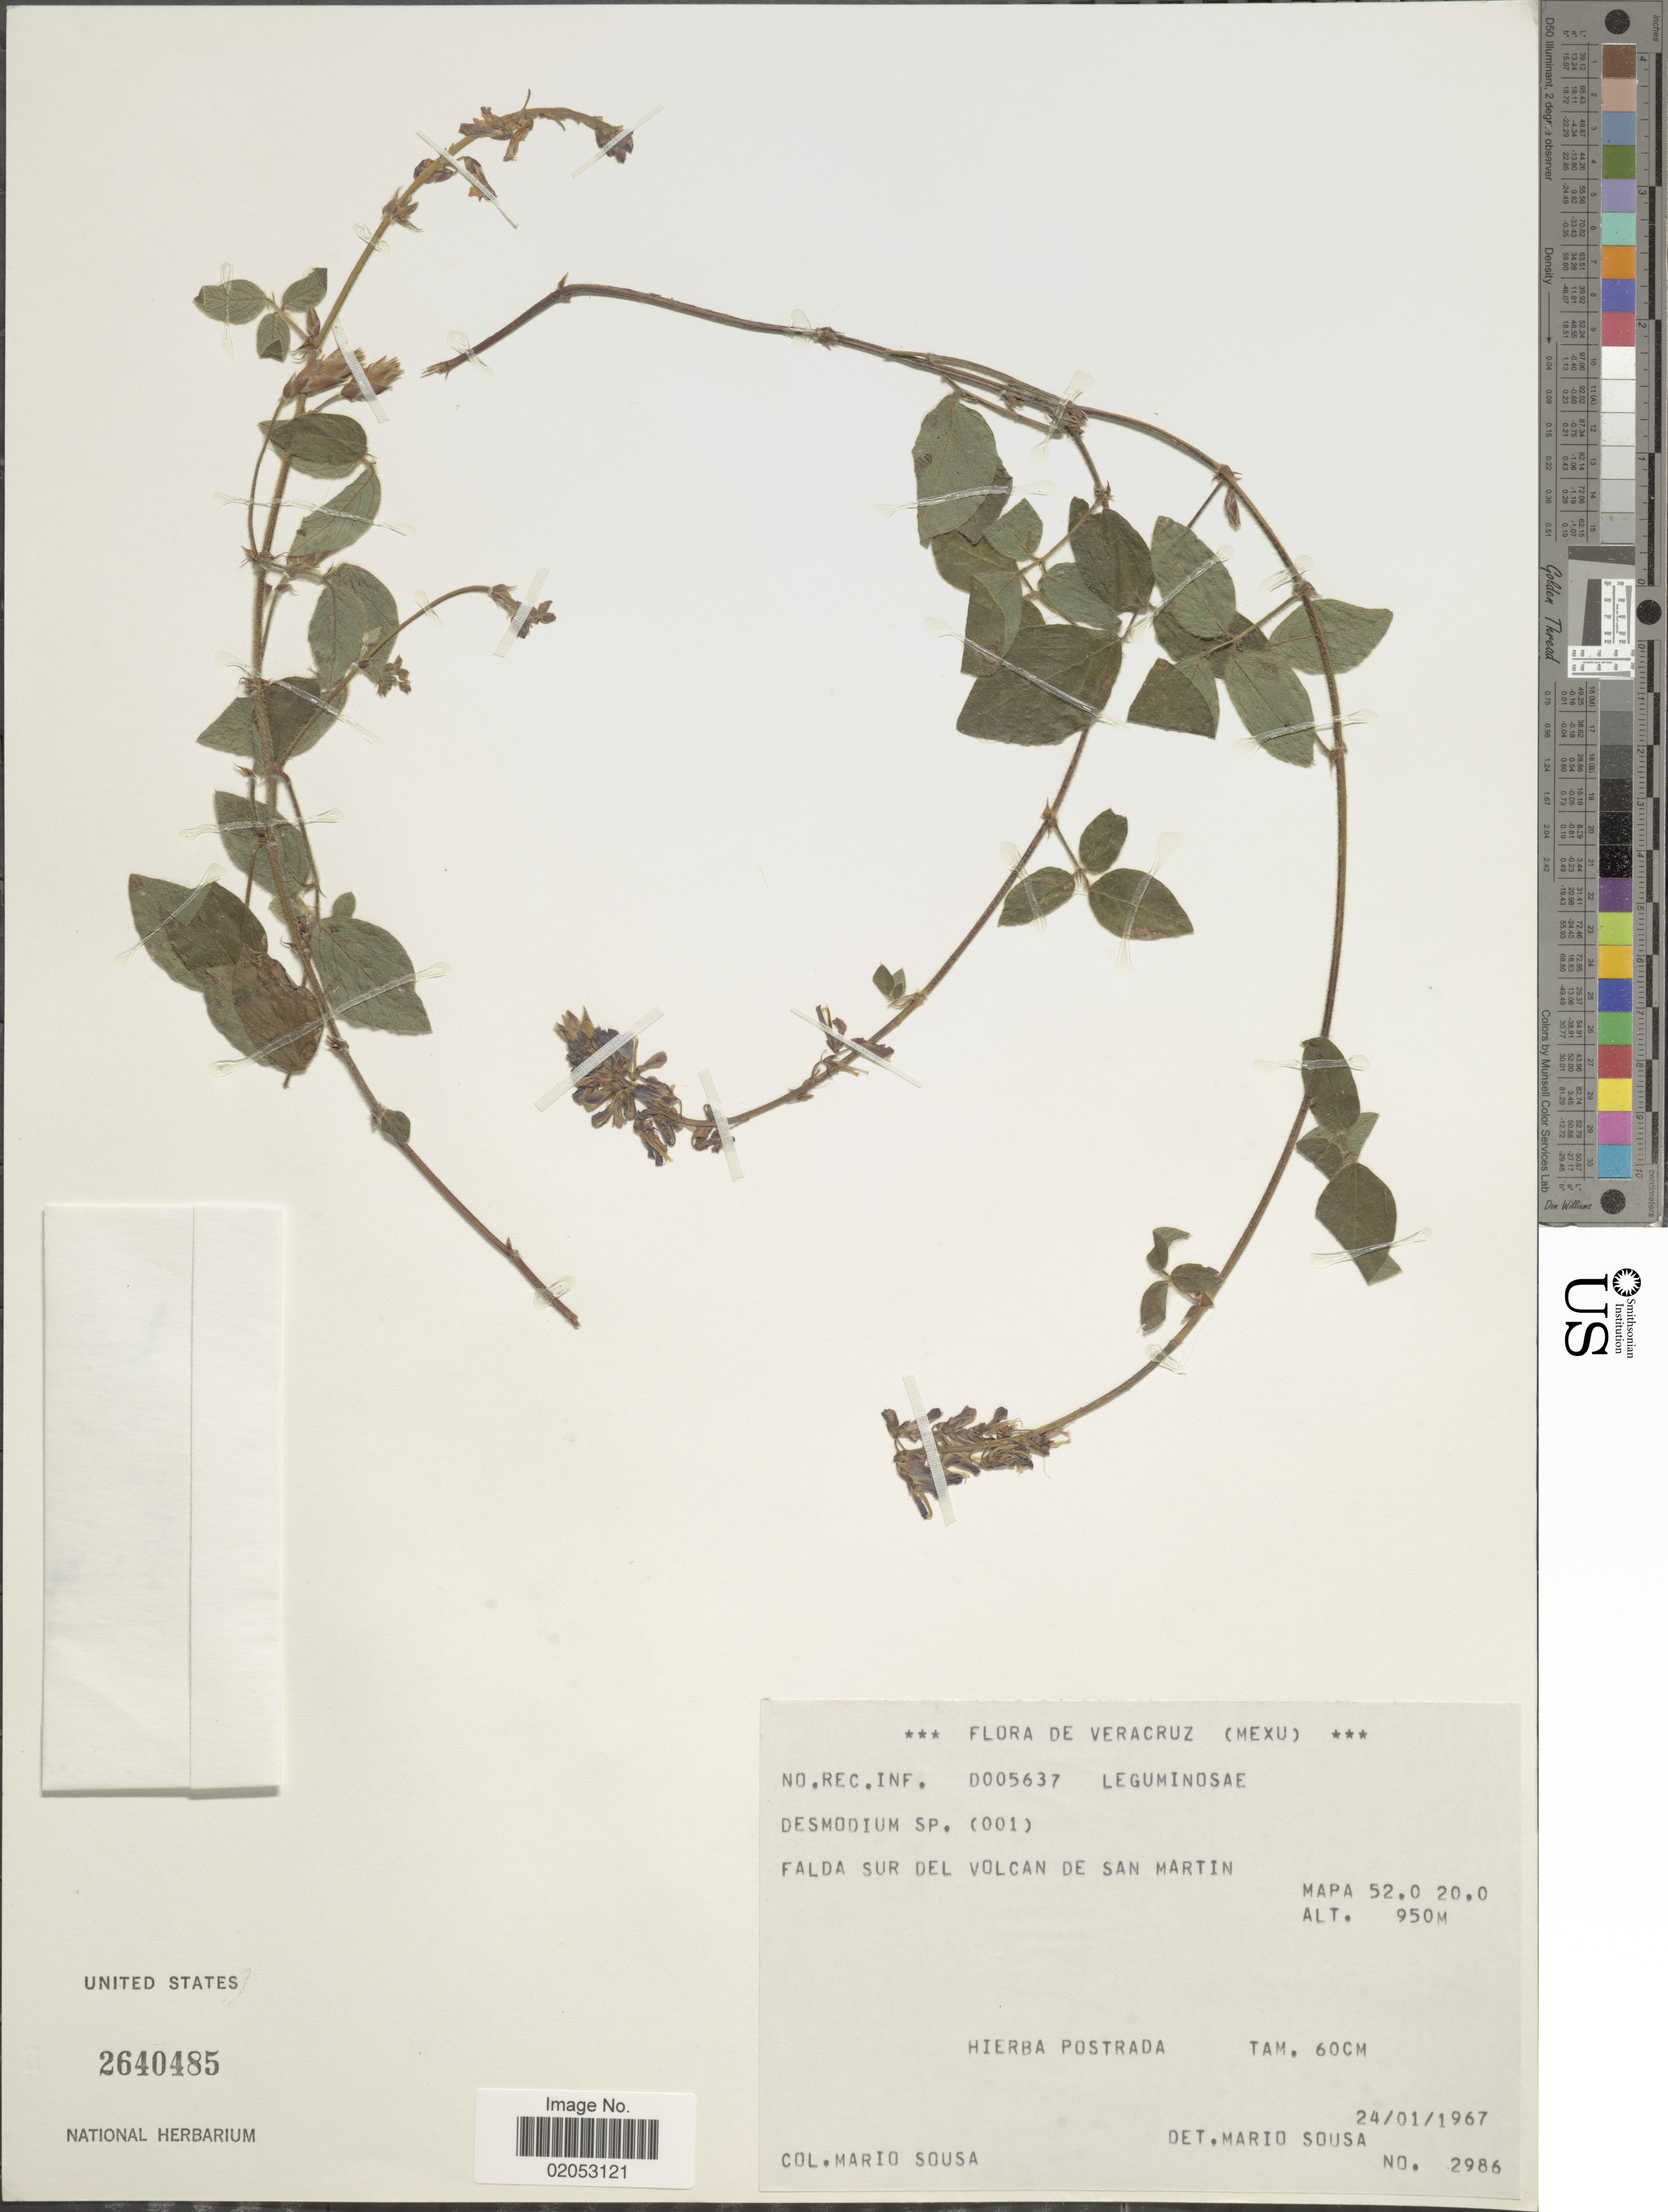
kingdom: Plantae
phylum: Tracheophyta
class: Magnoliopsida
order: Fabales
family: Fabaceae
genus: Desmodium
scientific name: Desmodium sp.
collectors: M. Sousa S.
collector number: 2986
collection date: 1967-01-24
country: Mexico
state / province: Veracruz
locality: Veracruz. Falda Sur del Volcan de San Martin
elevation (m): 950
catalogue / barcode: US 2640485